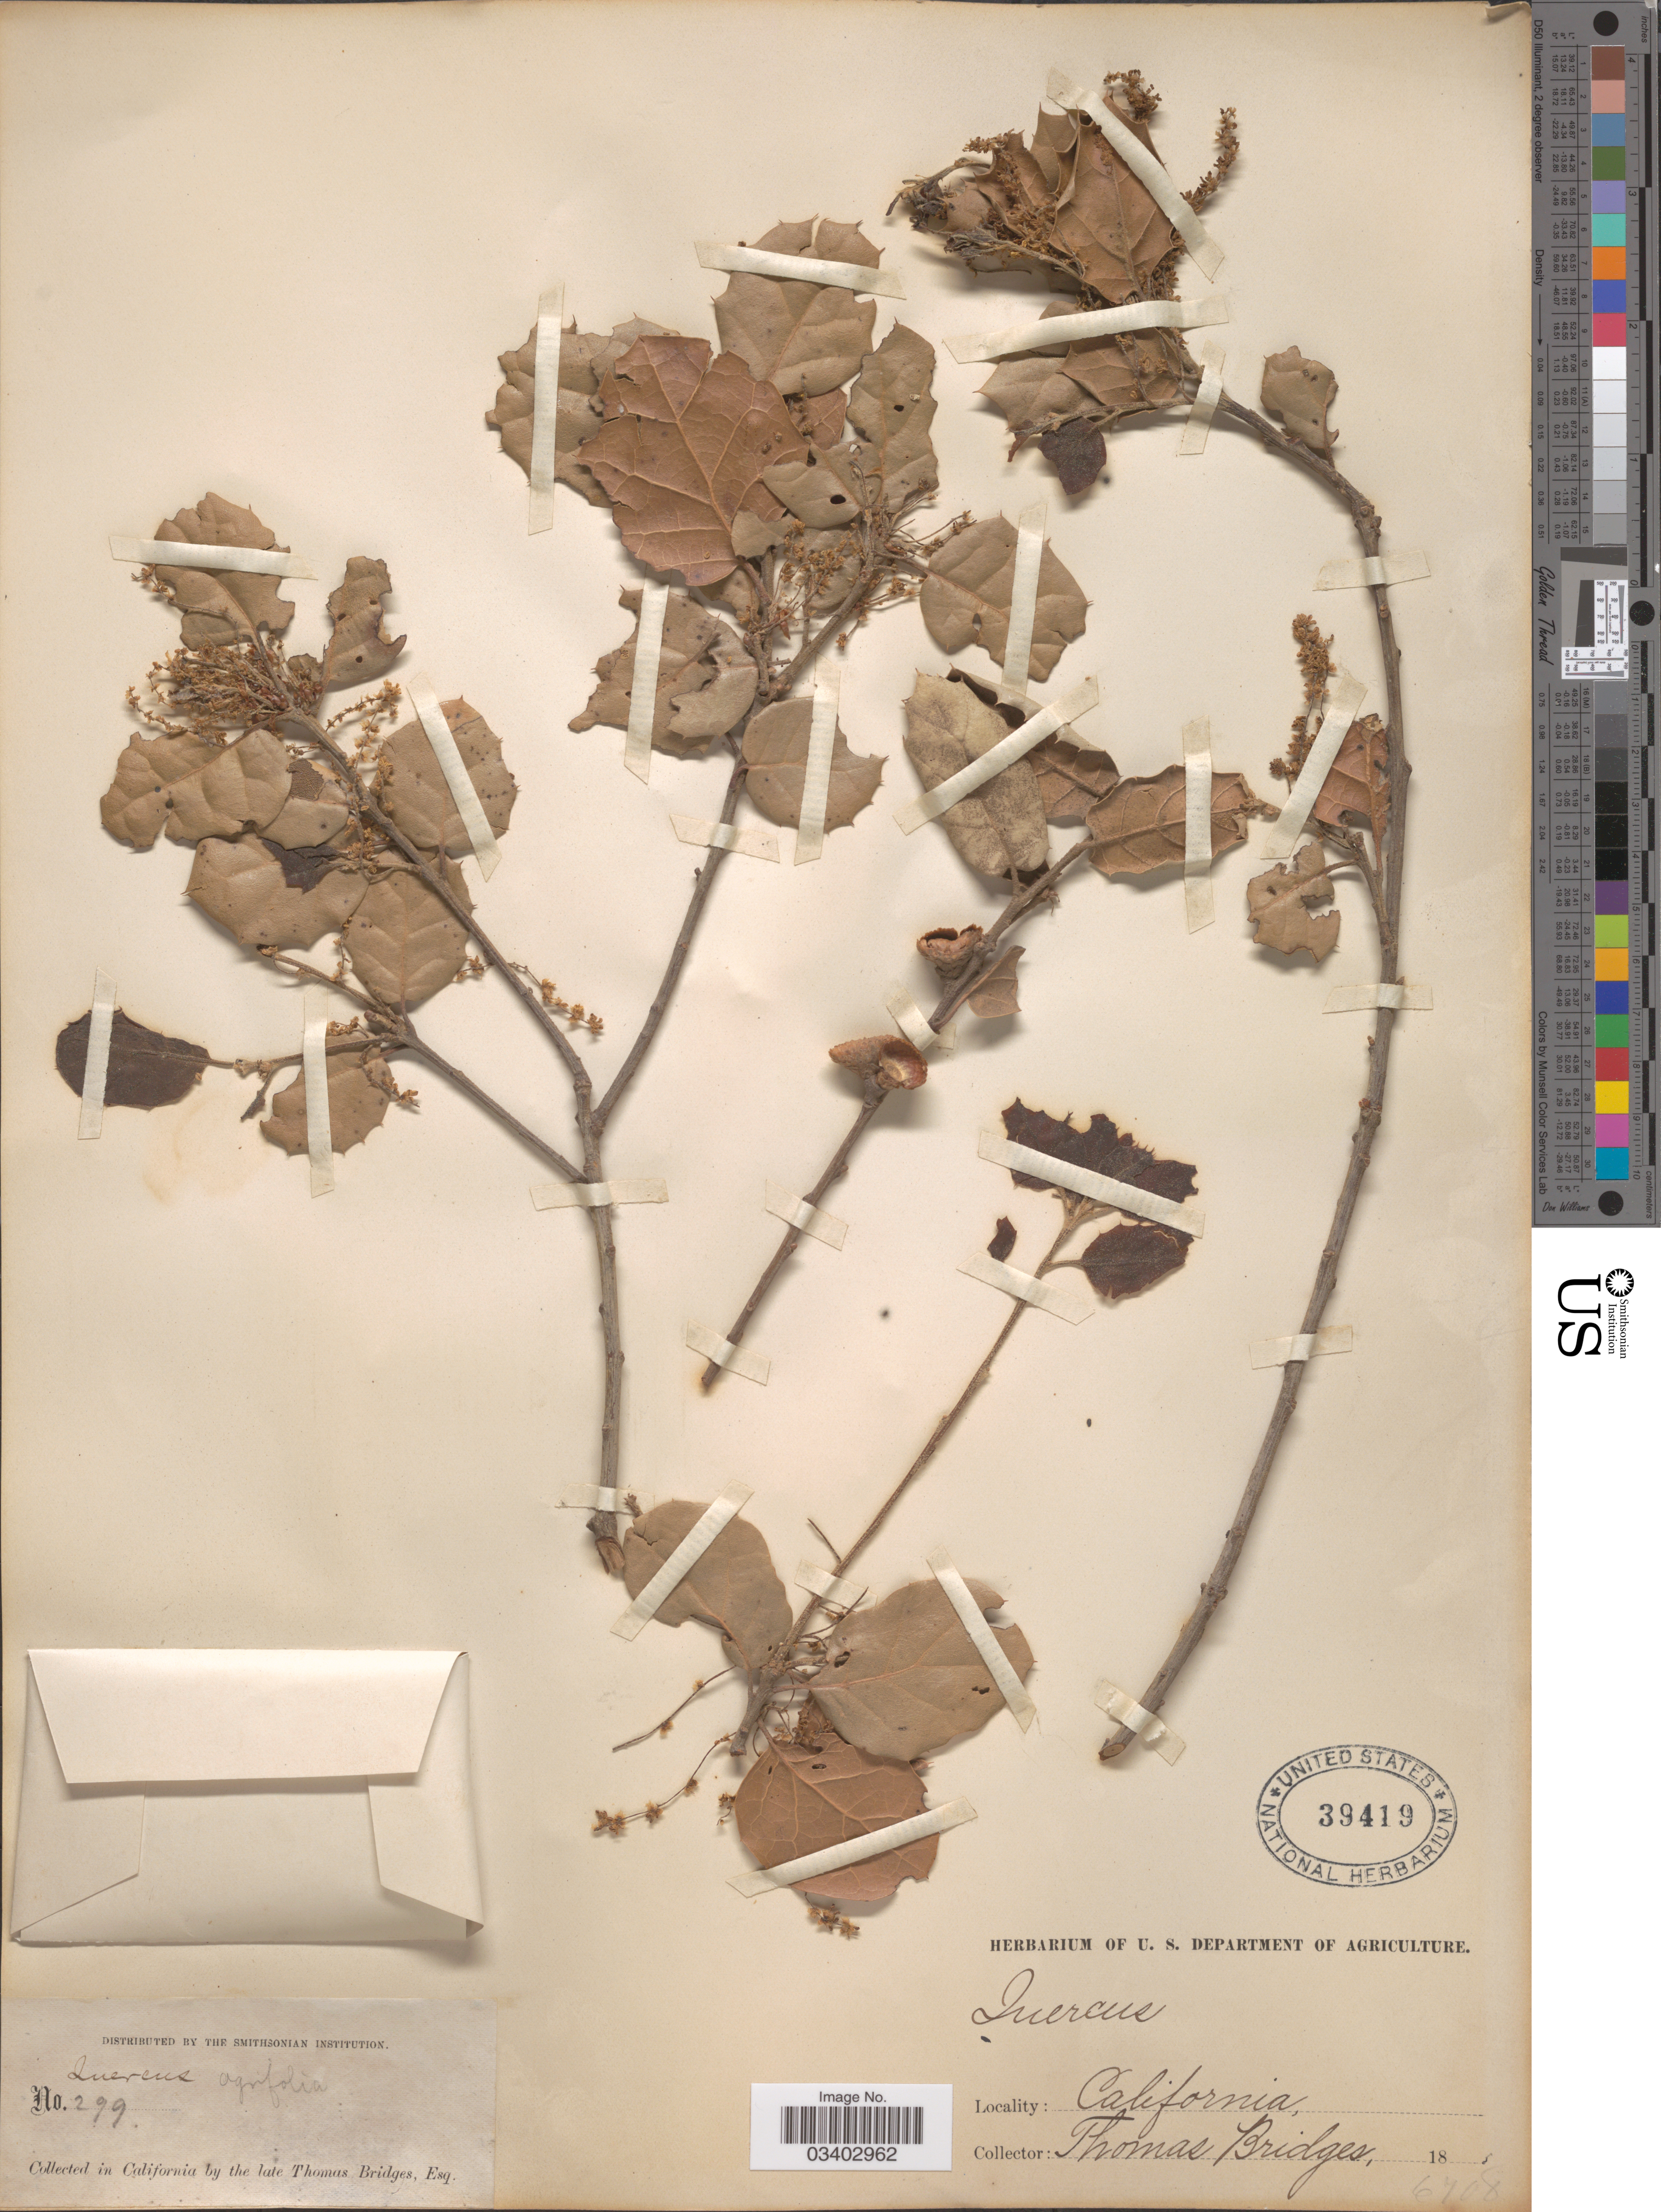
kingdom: Plantae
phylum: Tracheophyta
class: Magnoliopsida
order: Fagales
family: Fagaceae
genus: Quercus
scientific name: Quercus agrifolia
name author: Née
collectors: T. Bridges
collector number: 299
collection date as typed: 18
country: United States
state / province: California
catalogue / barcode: US 39419